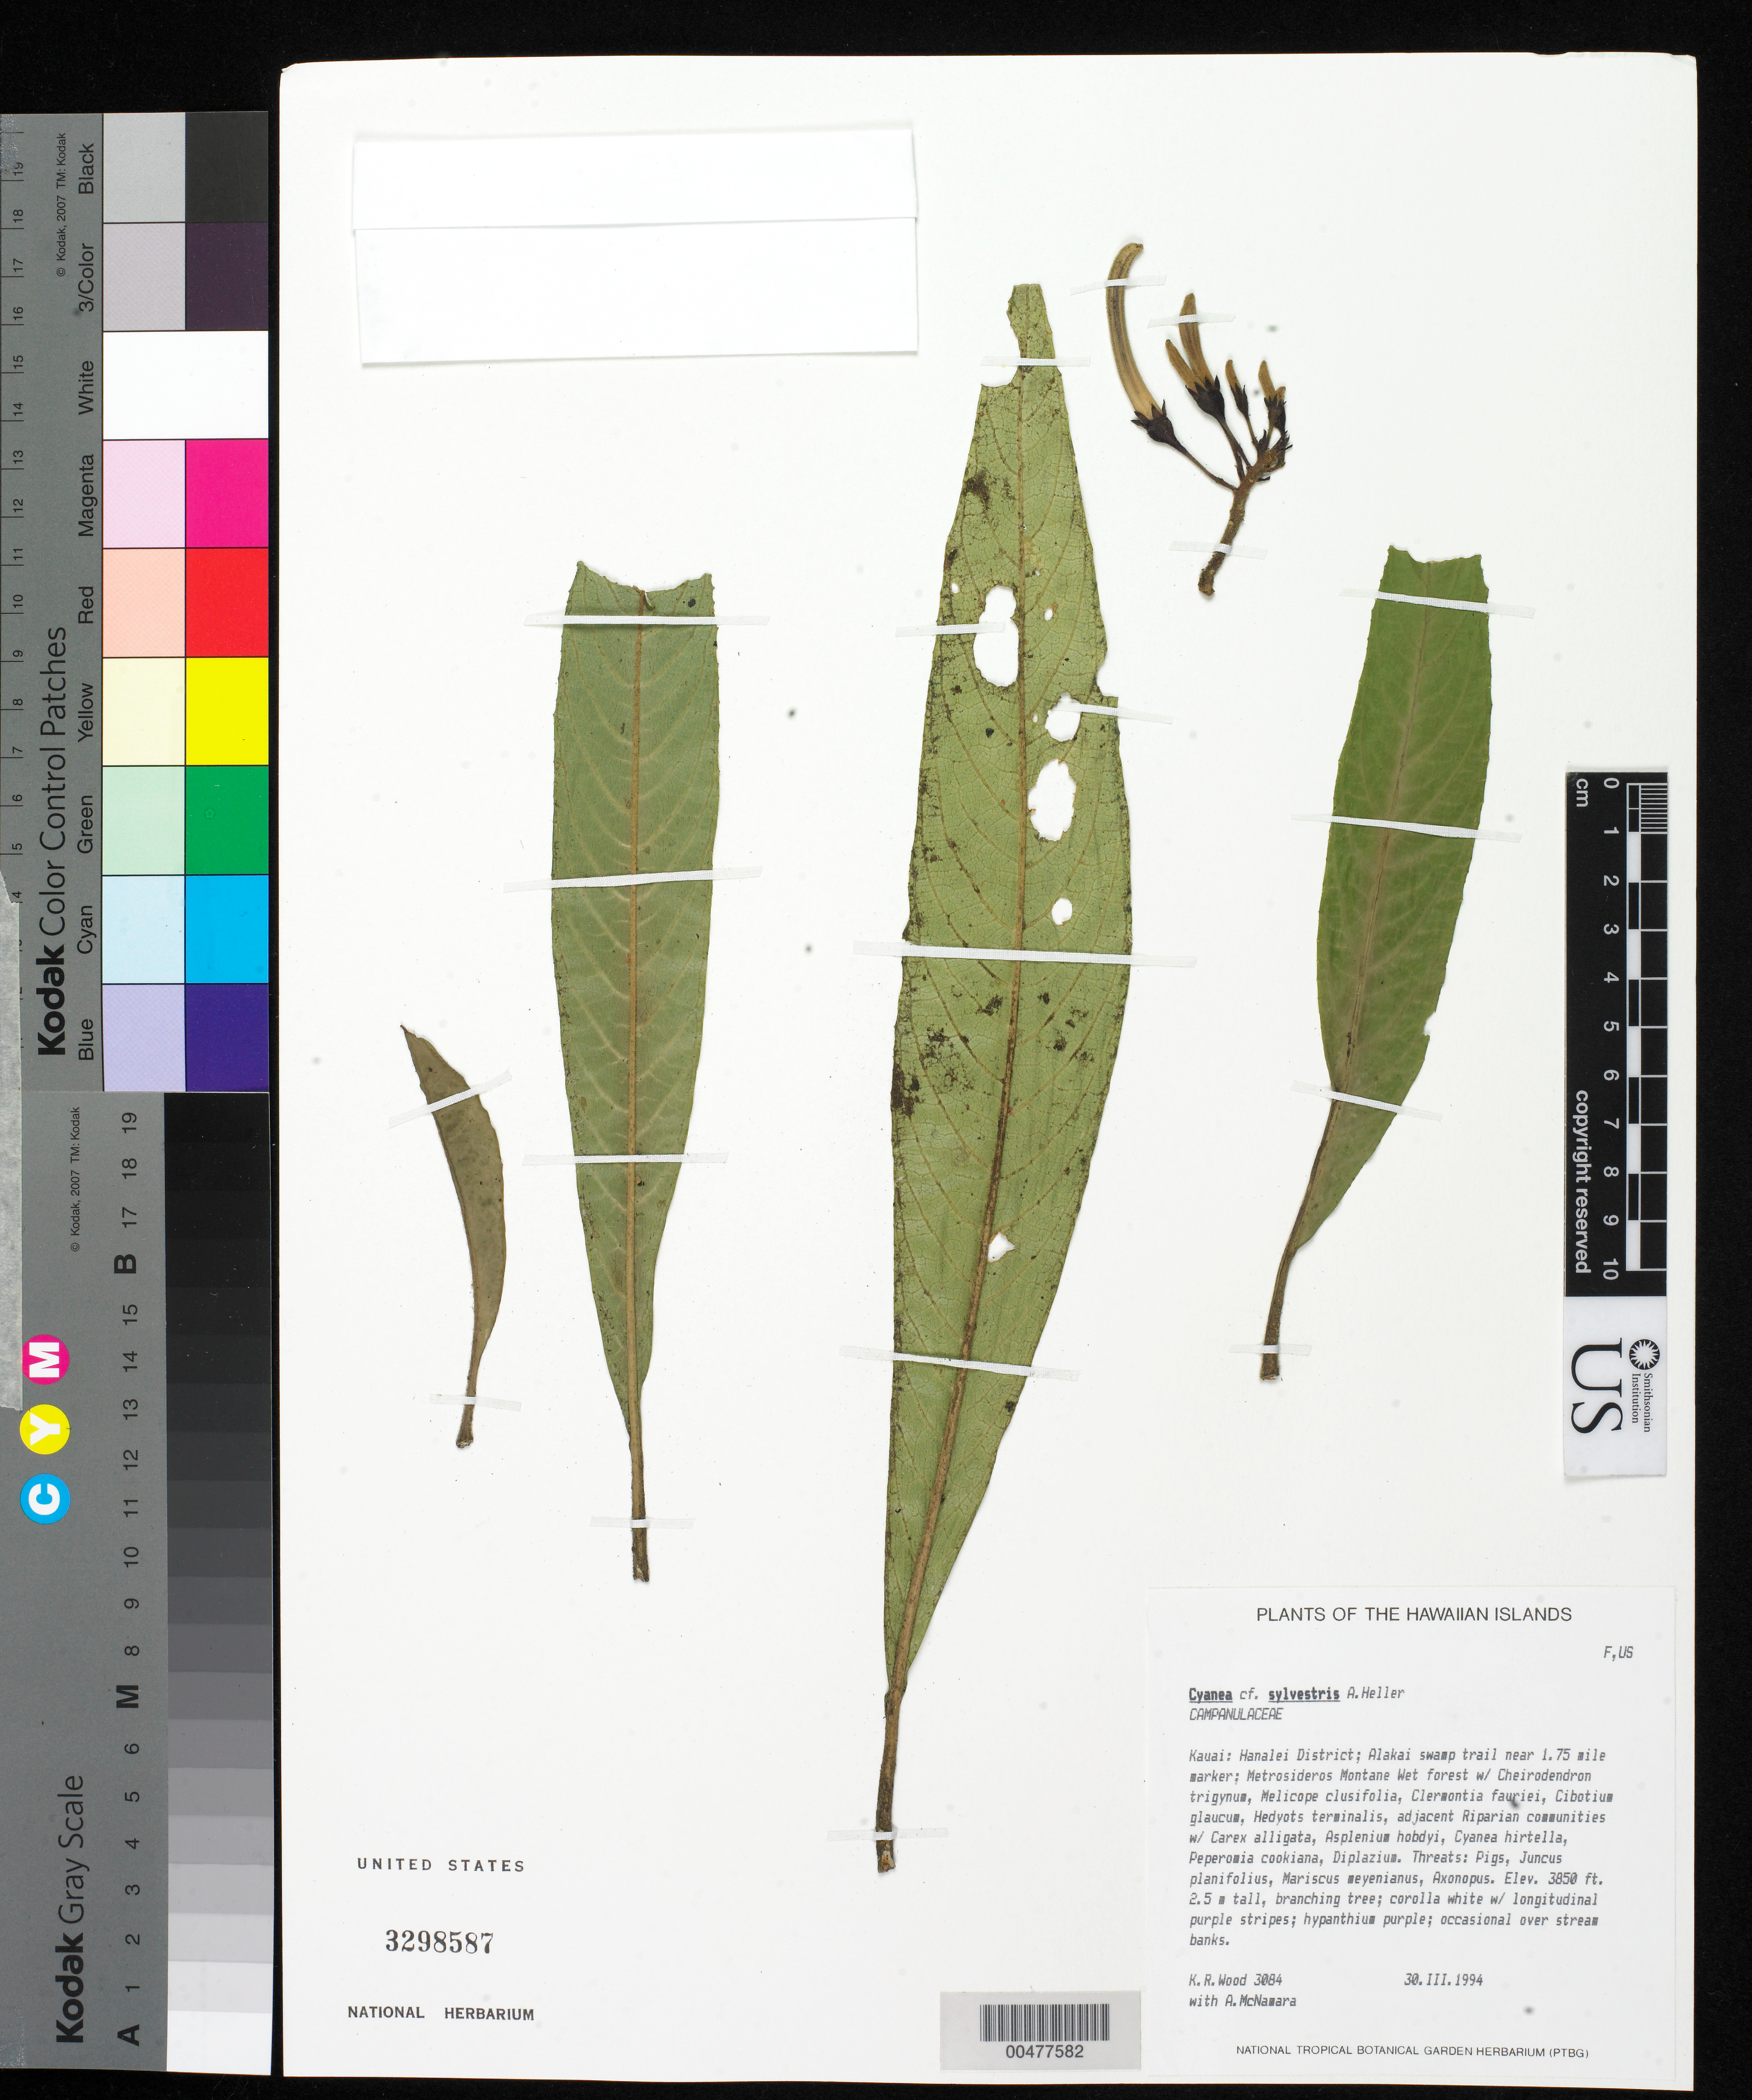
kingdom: Plantae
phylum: Tracheophyta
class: Magnoliopsida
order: Asterales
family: Campanulaceae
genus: Cyanea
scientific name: Cyanea hirtella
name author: (H. Mann) Hillebr.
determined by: Wagner, W. L., (BOT), Smithsonian Institution - National Museum of Natural History (UNITED STATES)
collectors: K. R. Wood & A. McNamara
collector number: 3084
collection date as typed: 30 Mar 1994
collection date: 1994-03-30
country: United States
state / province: Hawaii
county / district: Kauai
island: Kaua'i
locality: Hanalei Dist., Alakai Swamp Trail near 1.75 mi marker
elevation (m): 1173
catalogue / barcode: US 3298587